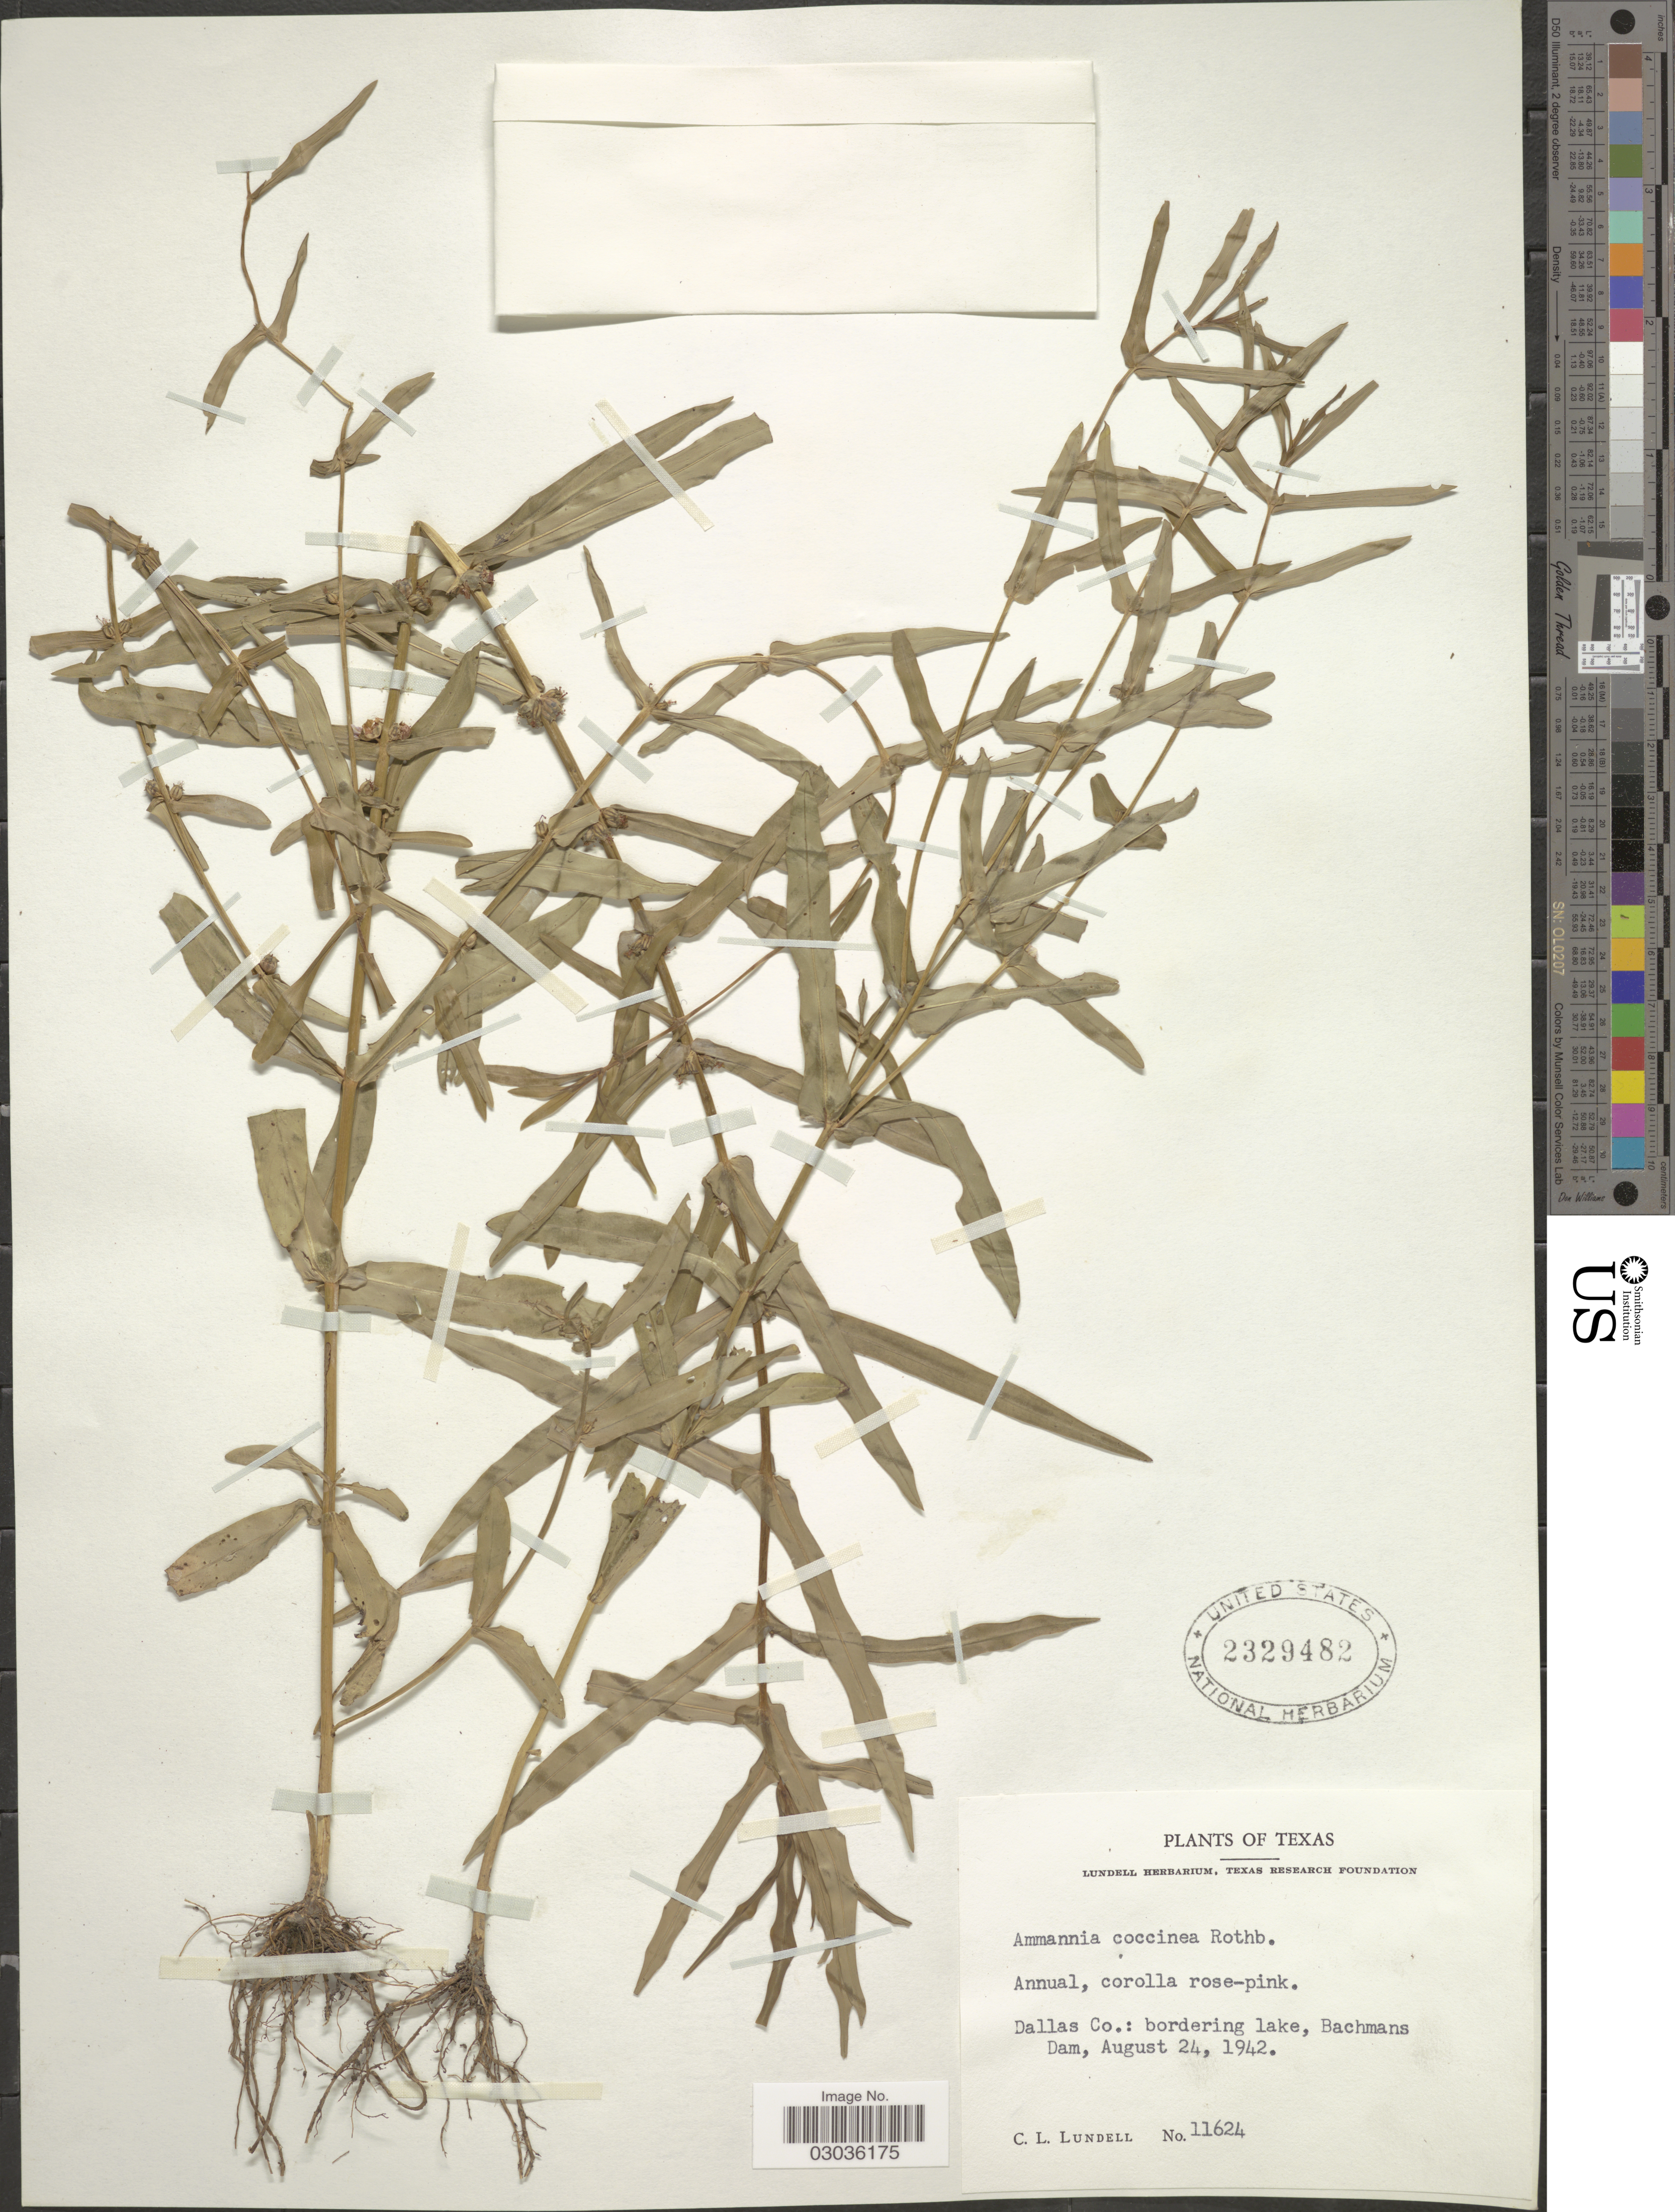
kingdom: Plantae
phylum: Tracheophyta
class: Magnoliopsida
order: Myrtales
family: Lythraceae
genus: Ammannia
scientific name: Ammannia robusta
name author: Heer & Regel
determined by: Graham, Shirley Ann Tousch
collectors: C. L. Lundell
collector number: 11624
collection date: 1942-08-24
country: United States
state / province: Texas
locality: Dallas Co.: bordering lake, Bachmans Dam.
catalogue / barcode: US 2329482